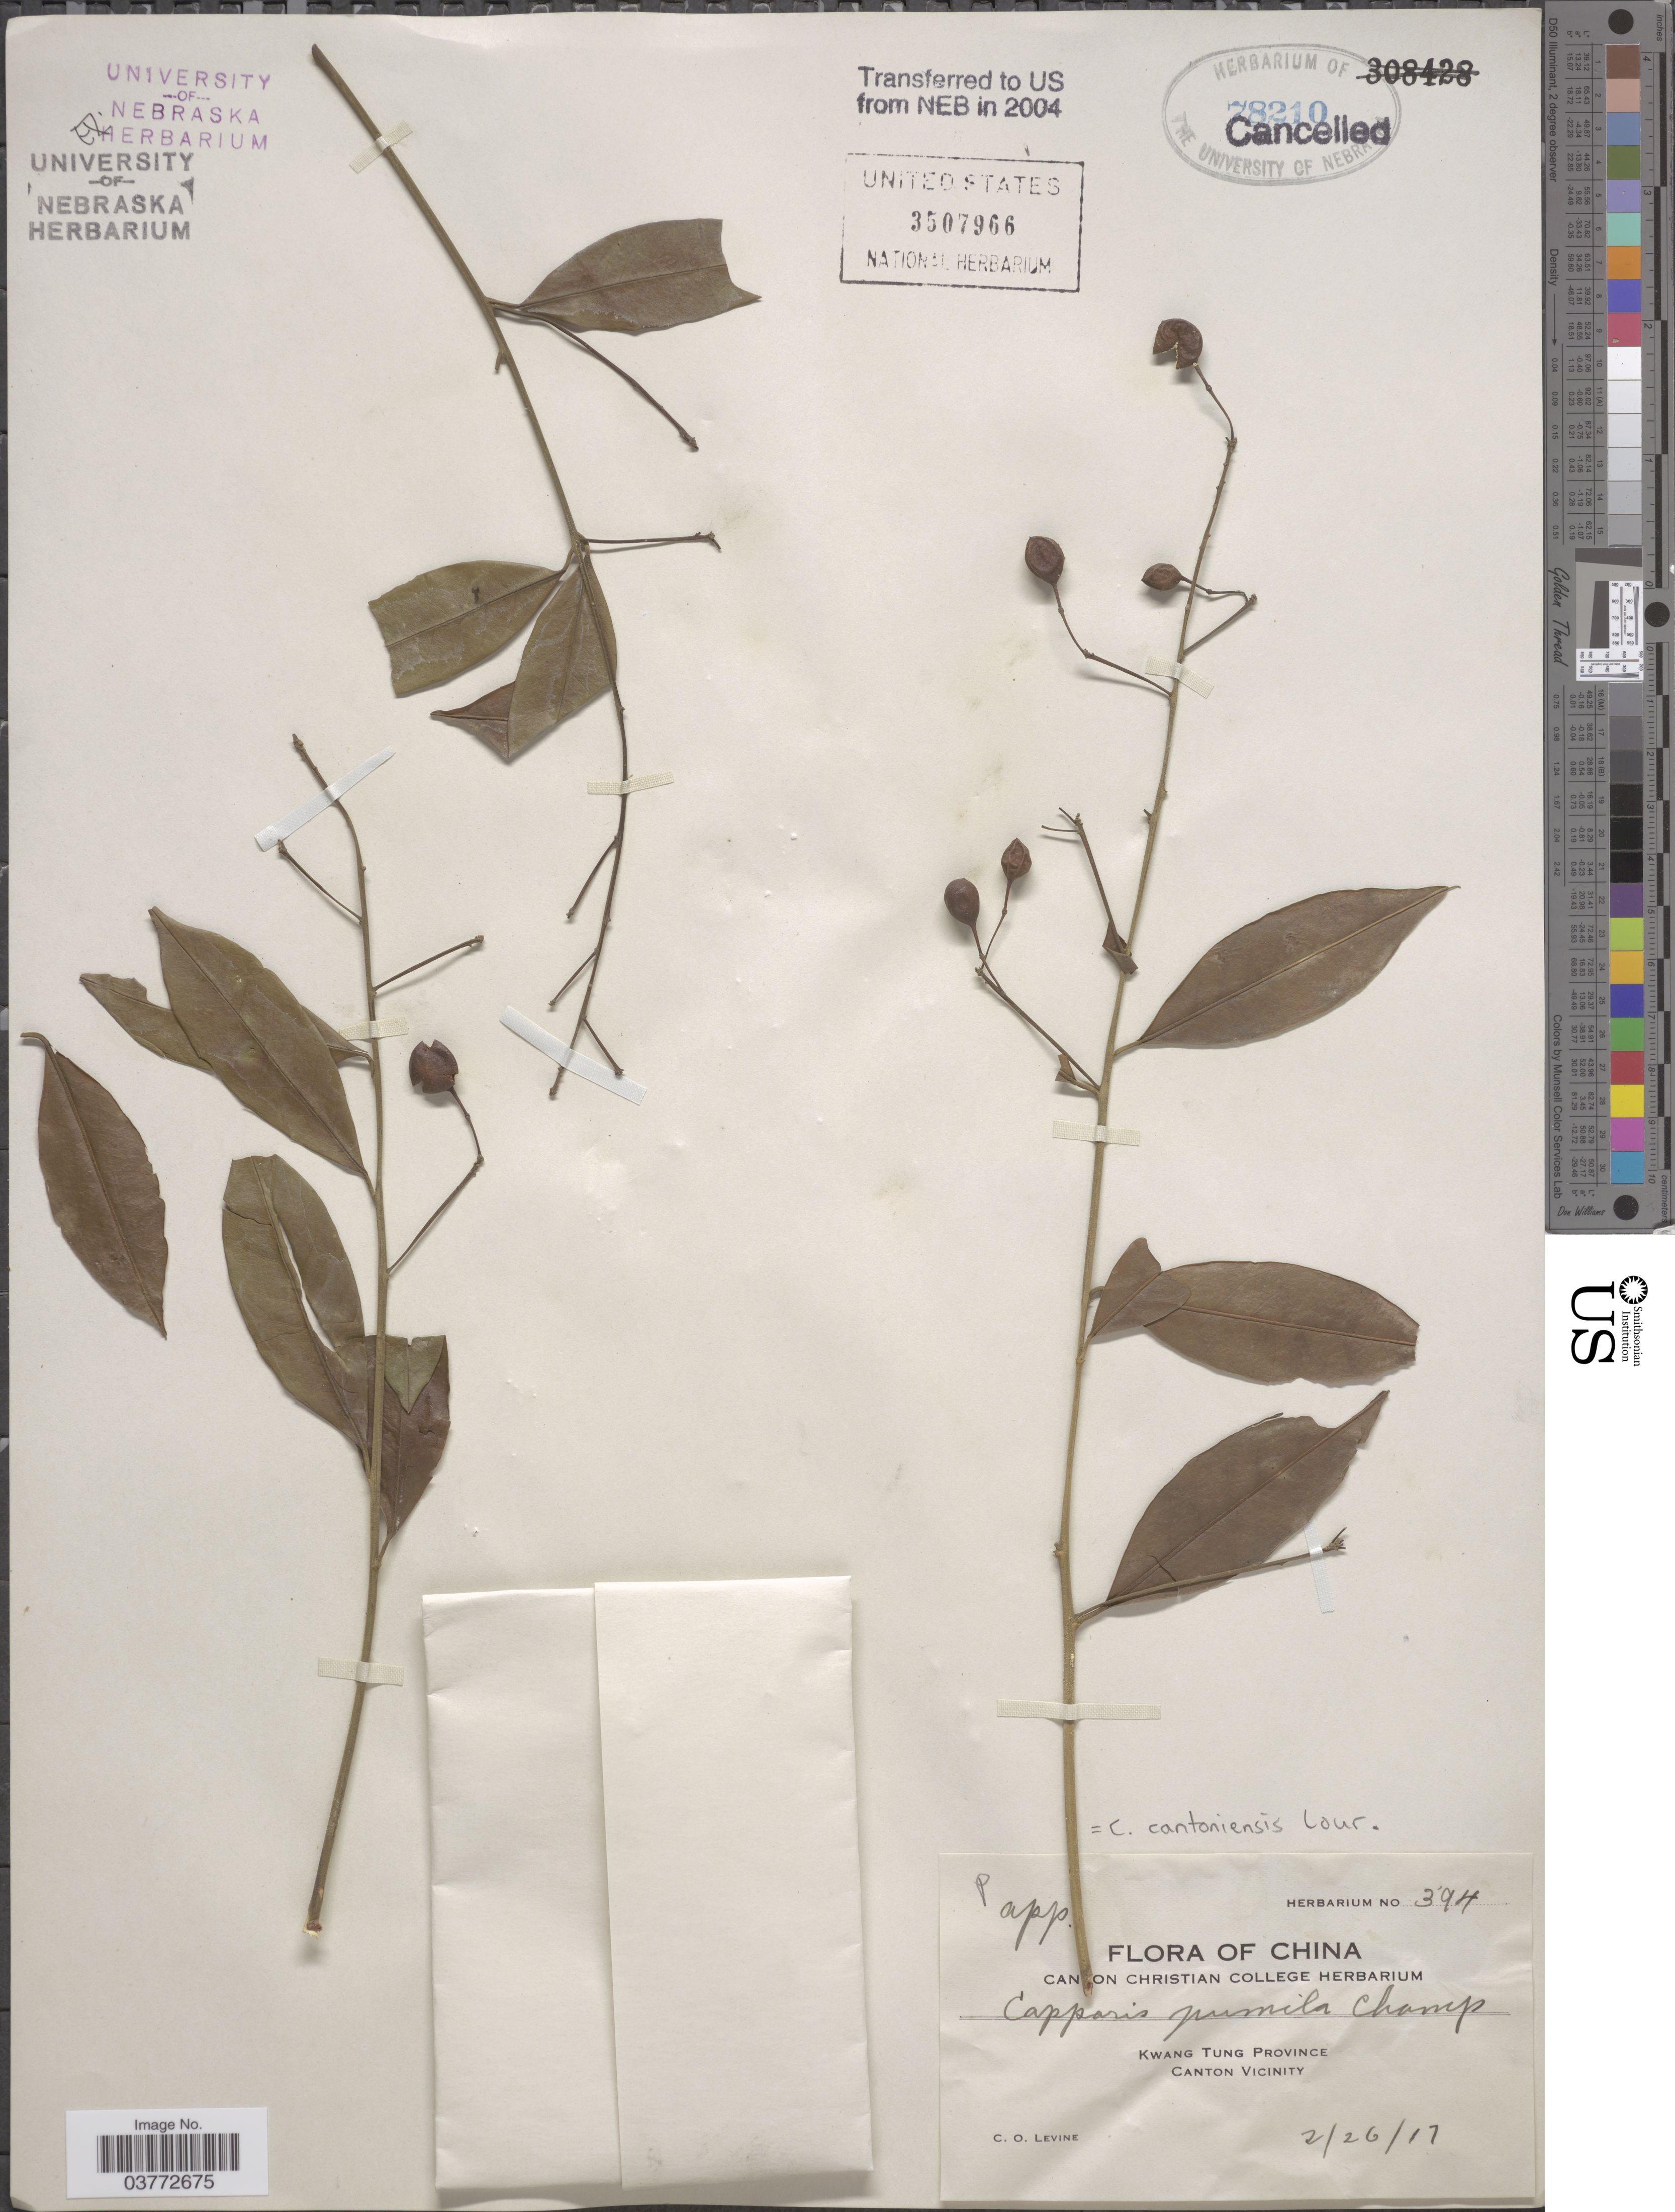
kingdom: Plantae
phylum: Tracheophyta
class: Magnoliopsida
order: Brassicales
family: Capparaceae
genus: Capparis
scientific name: Capparis cantoniensis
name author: Lour.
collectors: C. O. Levine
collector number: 394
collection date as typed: Transcribed d/m/y: 26/2/17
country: China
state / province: Guangdong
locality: Kwang Tung Province. Canton Vicinity.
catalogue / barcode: US 3507966